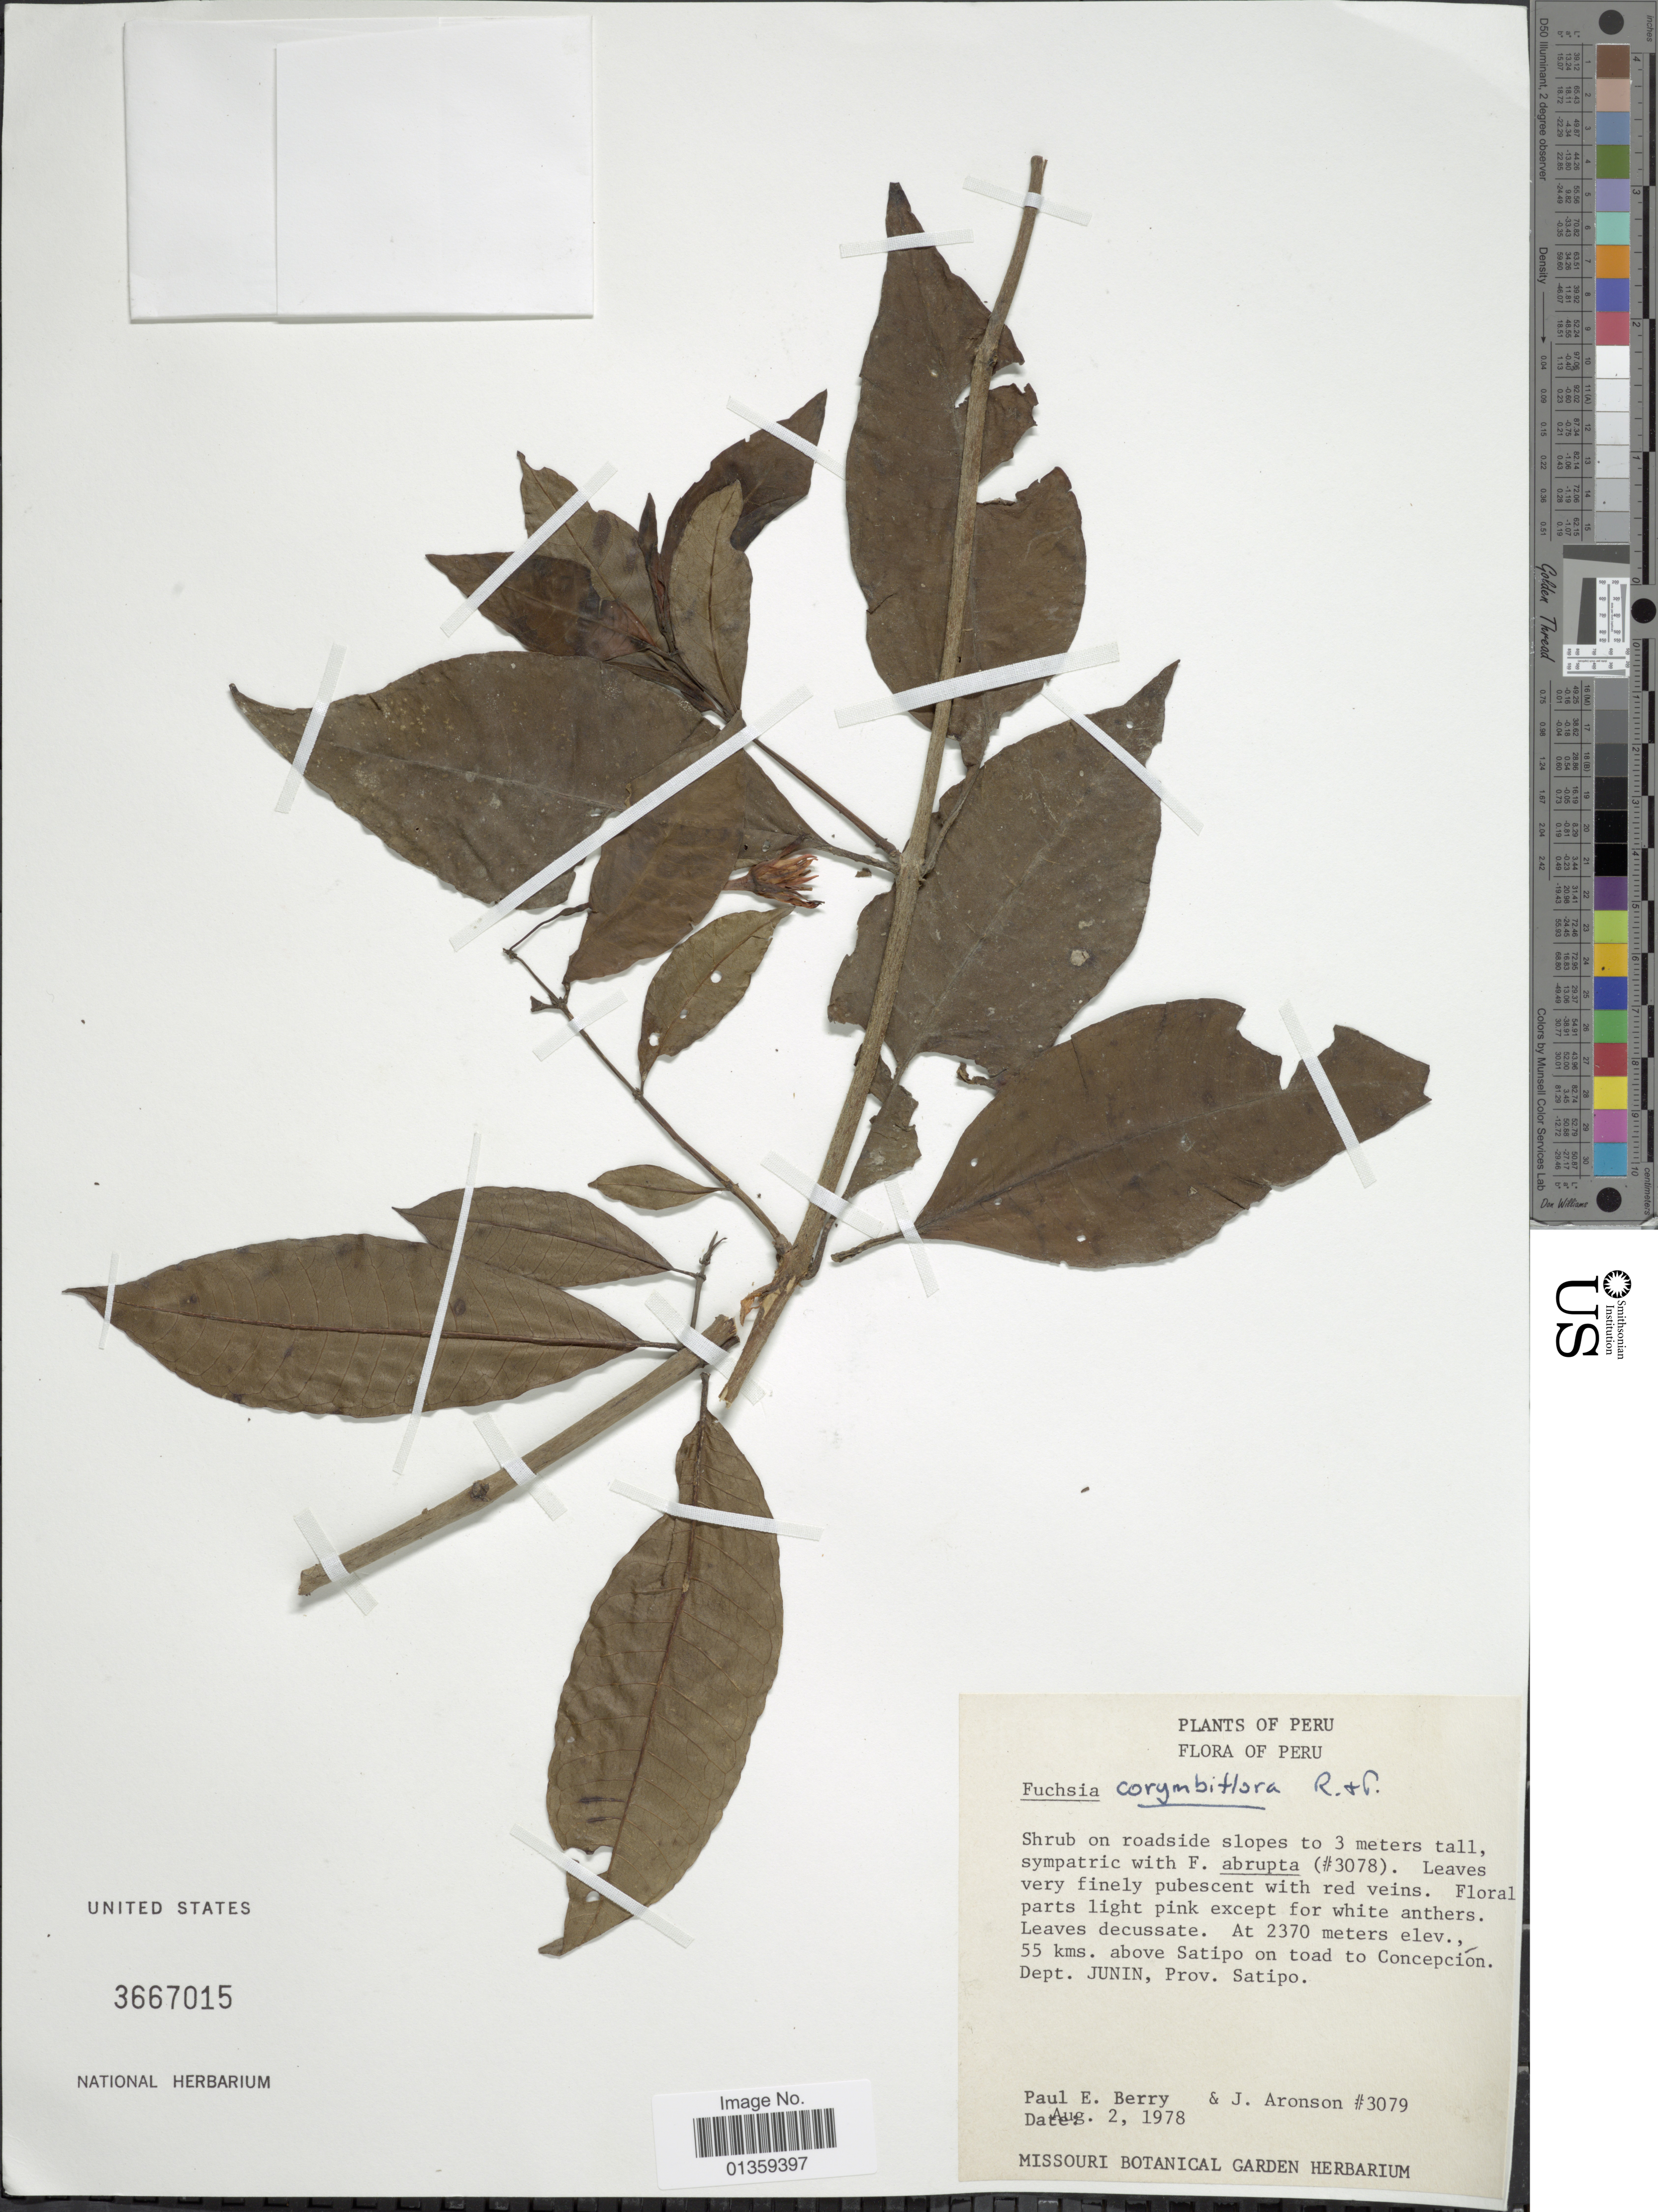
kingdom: Plantae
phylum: Tracheophyta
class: Magnoliopsida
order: Myrtales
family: Onagraceae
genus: Fuchsia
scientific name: Fuchsia corymbiflora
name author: Ruiz & Pav.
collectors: P. E. Berry & J. Aronson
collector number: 3079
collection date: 1978-08-02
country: Peru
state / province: Junín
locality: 55 kms. above Satipo on road to Concepción, Prov. Satipo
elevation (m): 2370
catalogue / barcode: US 3667015